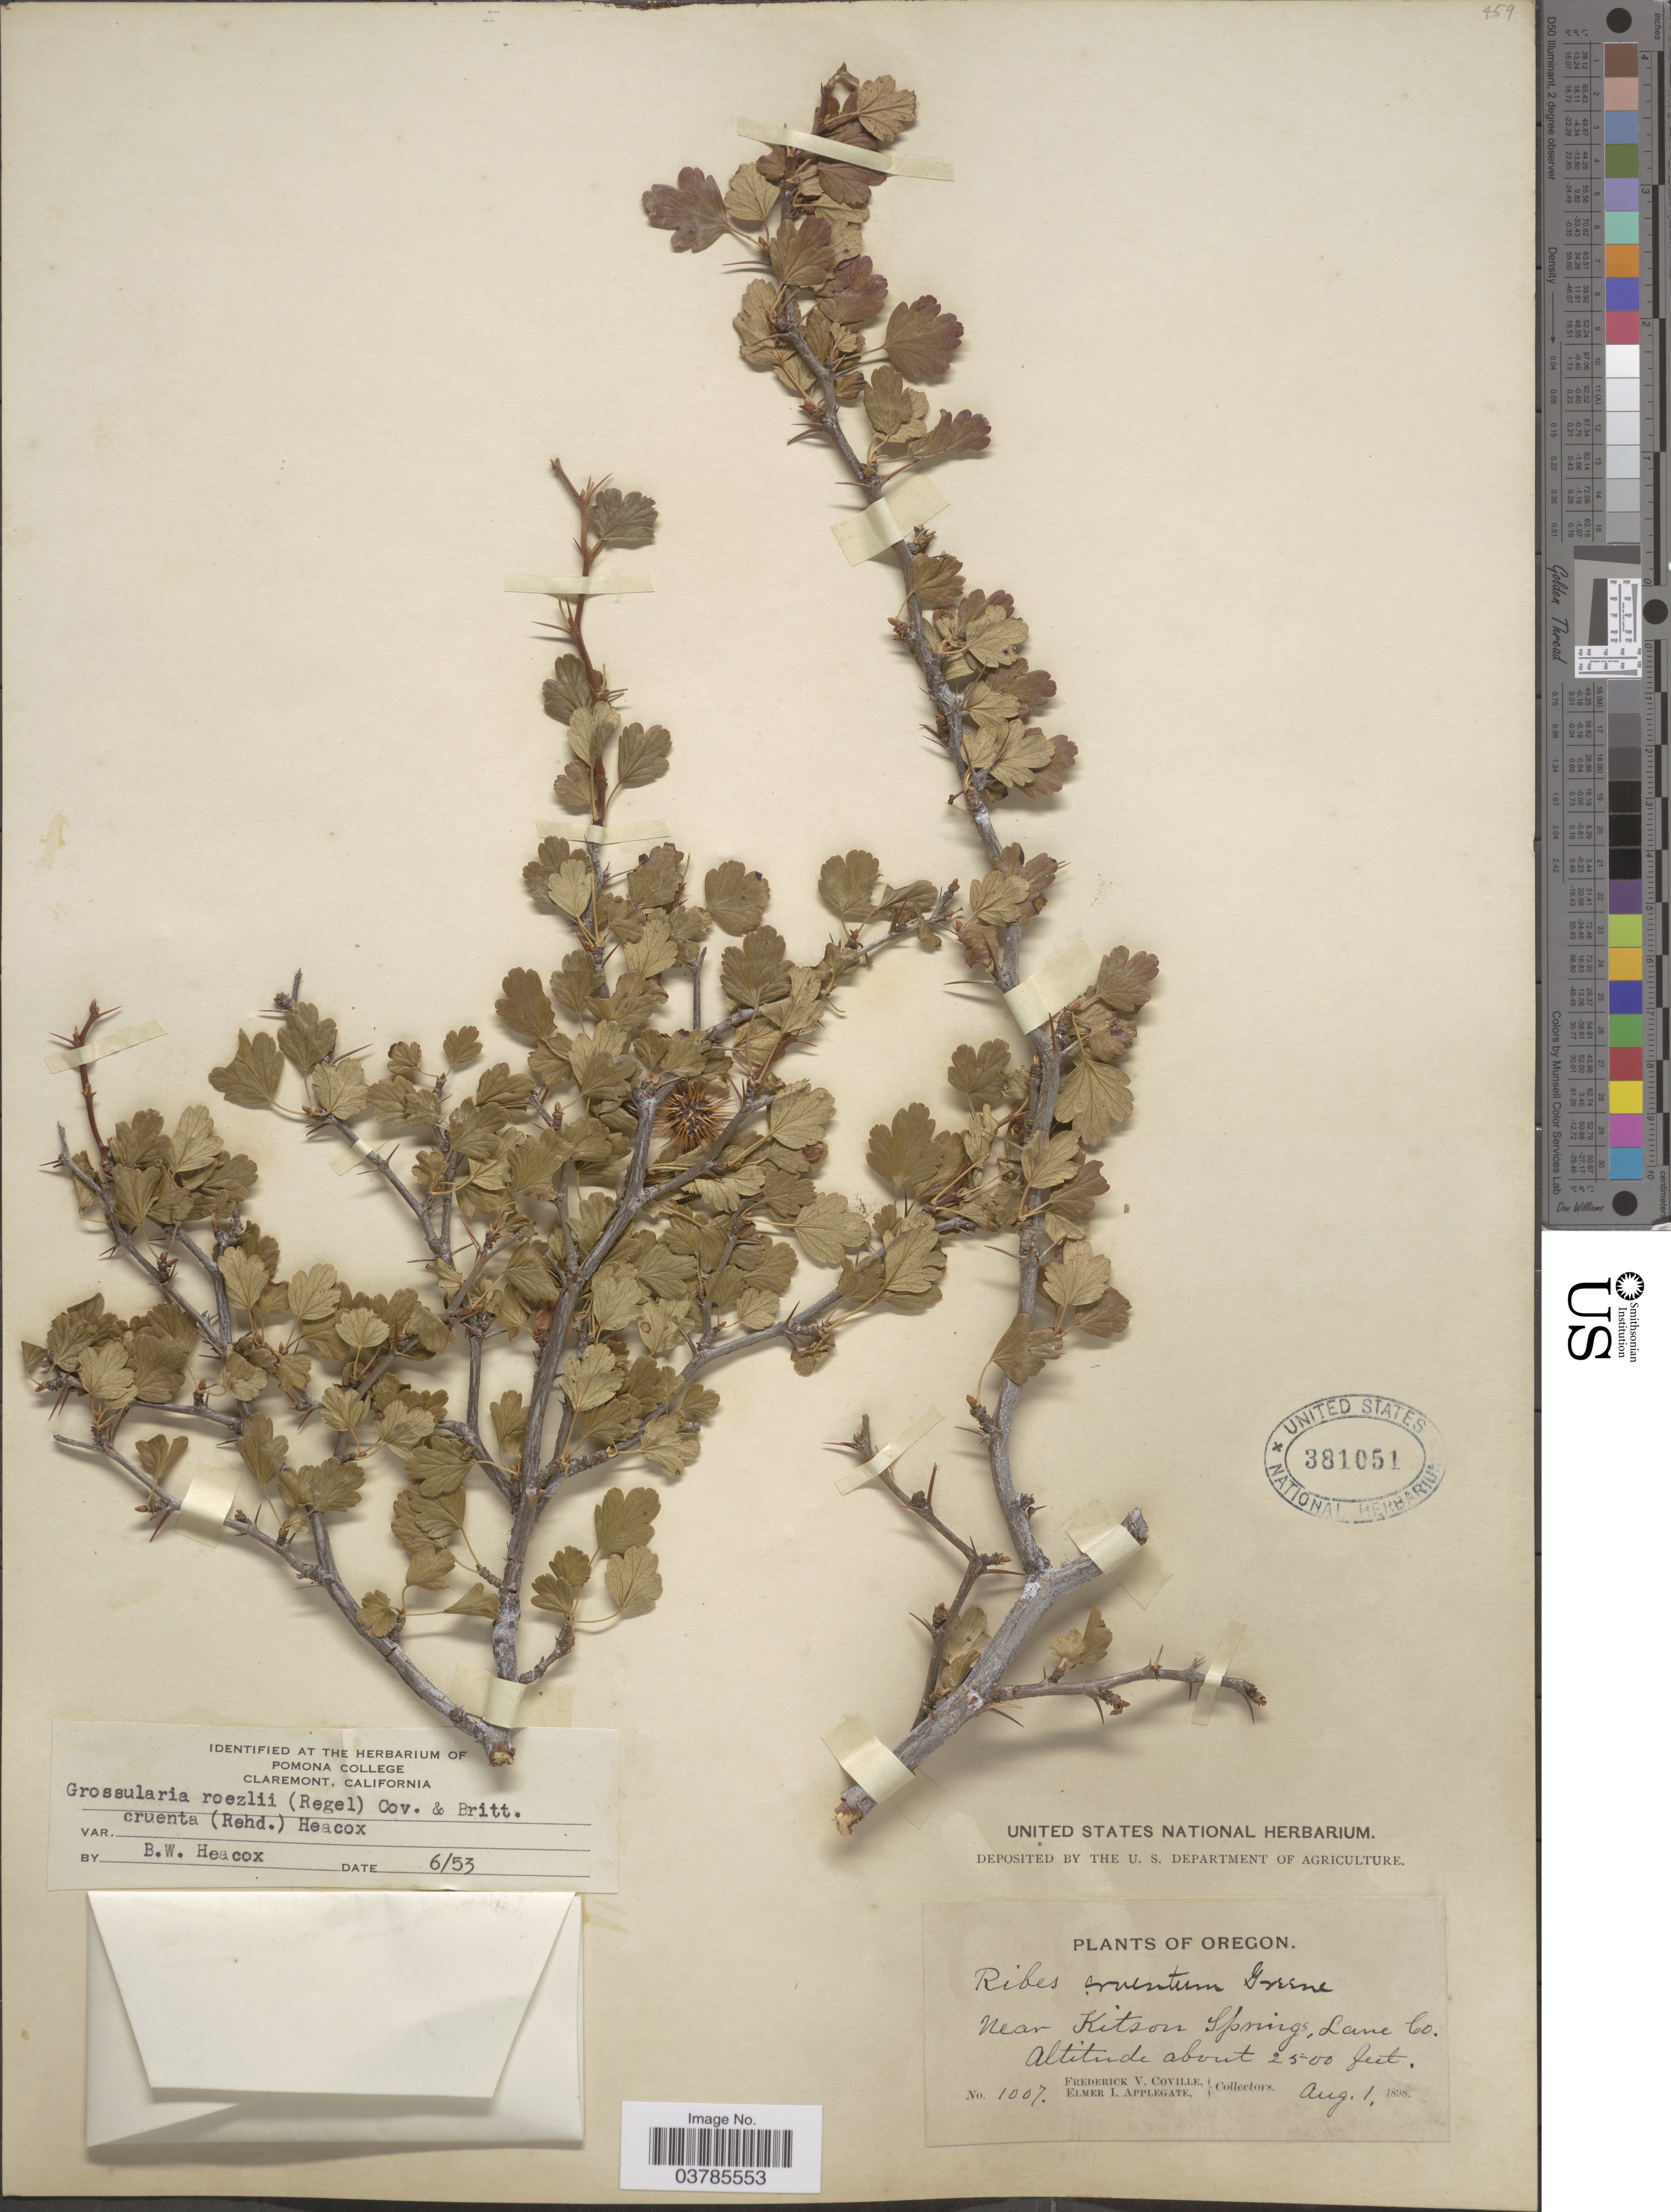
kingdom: Plantae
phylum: Tracheophyta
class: Magnoliopsida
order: Saxifragales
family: Grossulariaceae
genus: Ribes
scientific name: Ribes roezlii var. cruentum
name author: (Greene) Rehder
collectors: F. V. Coville & E. I. Applegate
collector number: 1007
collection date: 1898-08-01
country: United States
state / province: Oregon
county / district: Lane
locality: Near Kitson Springs, Lane Co.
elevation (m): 762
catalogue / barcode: US 381051